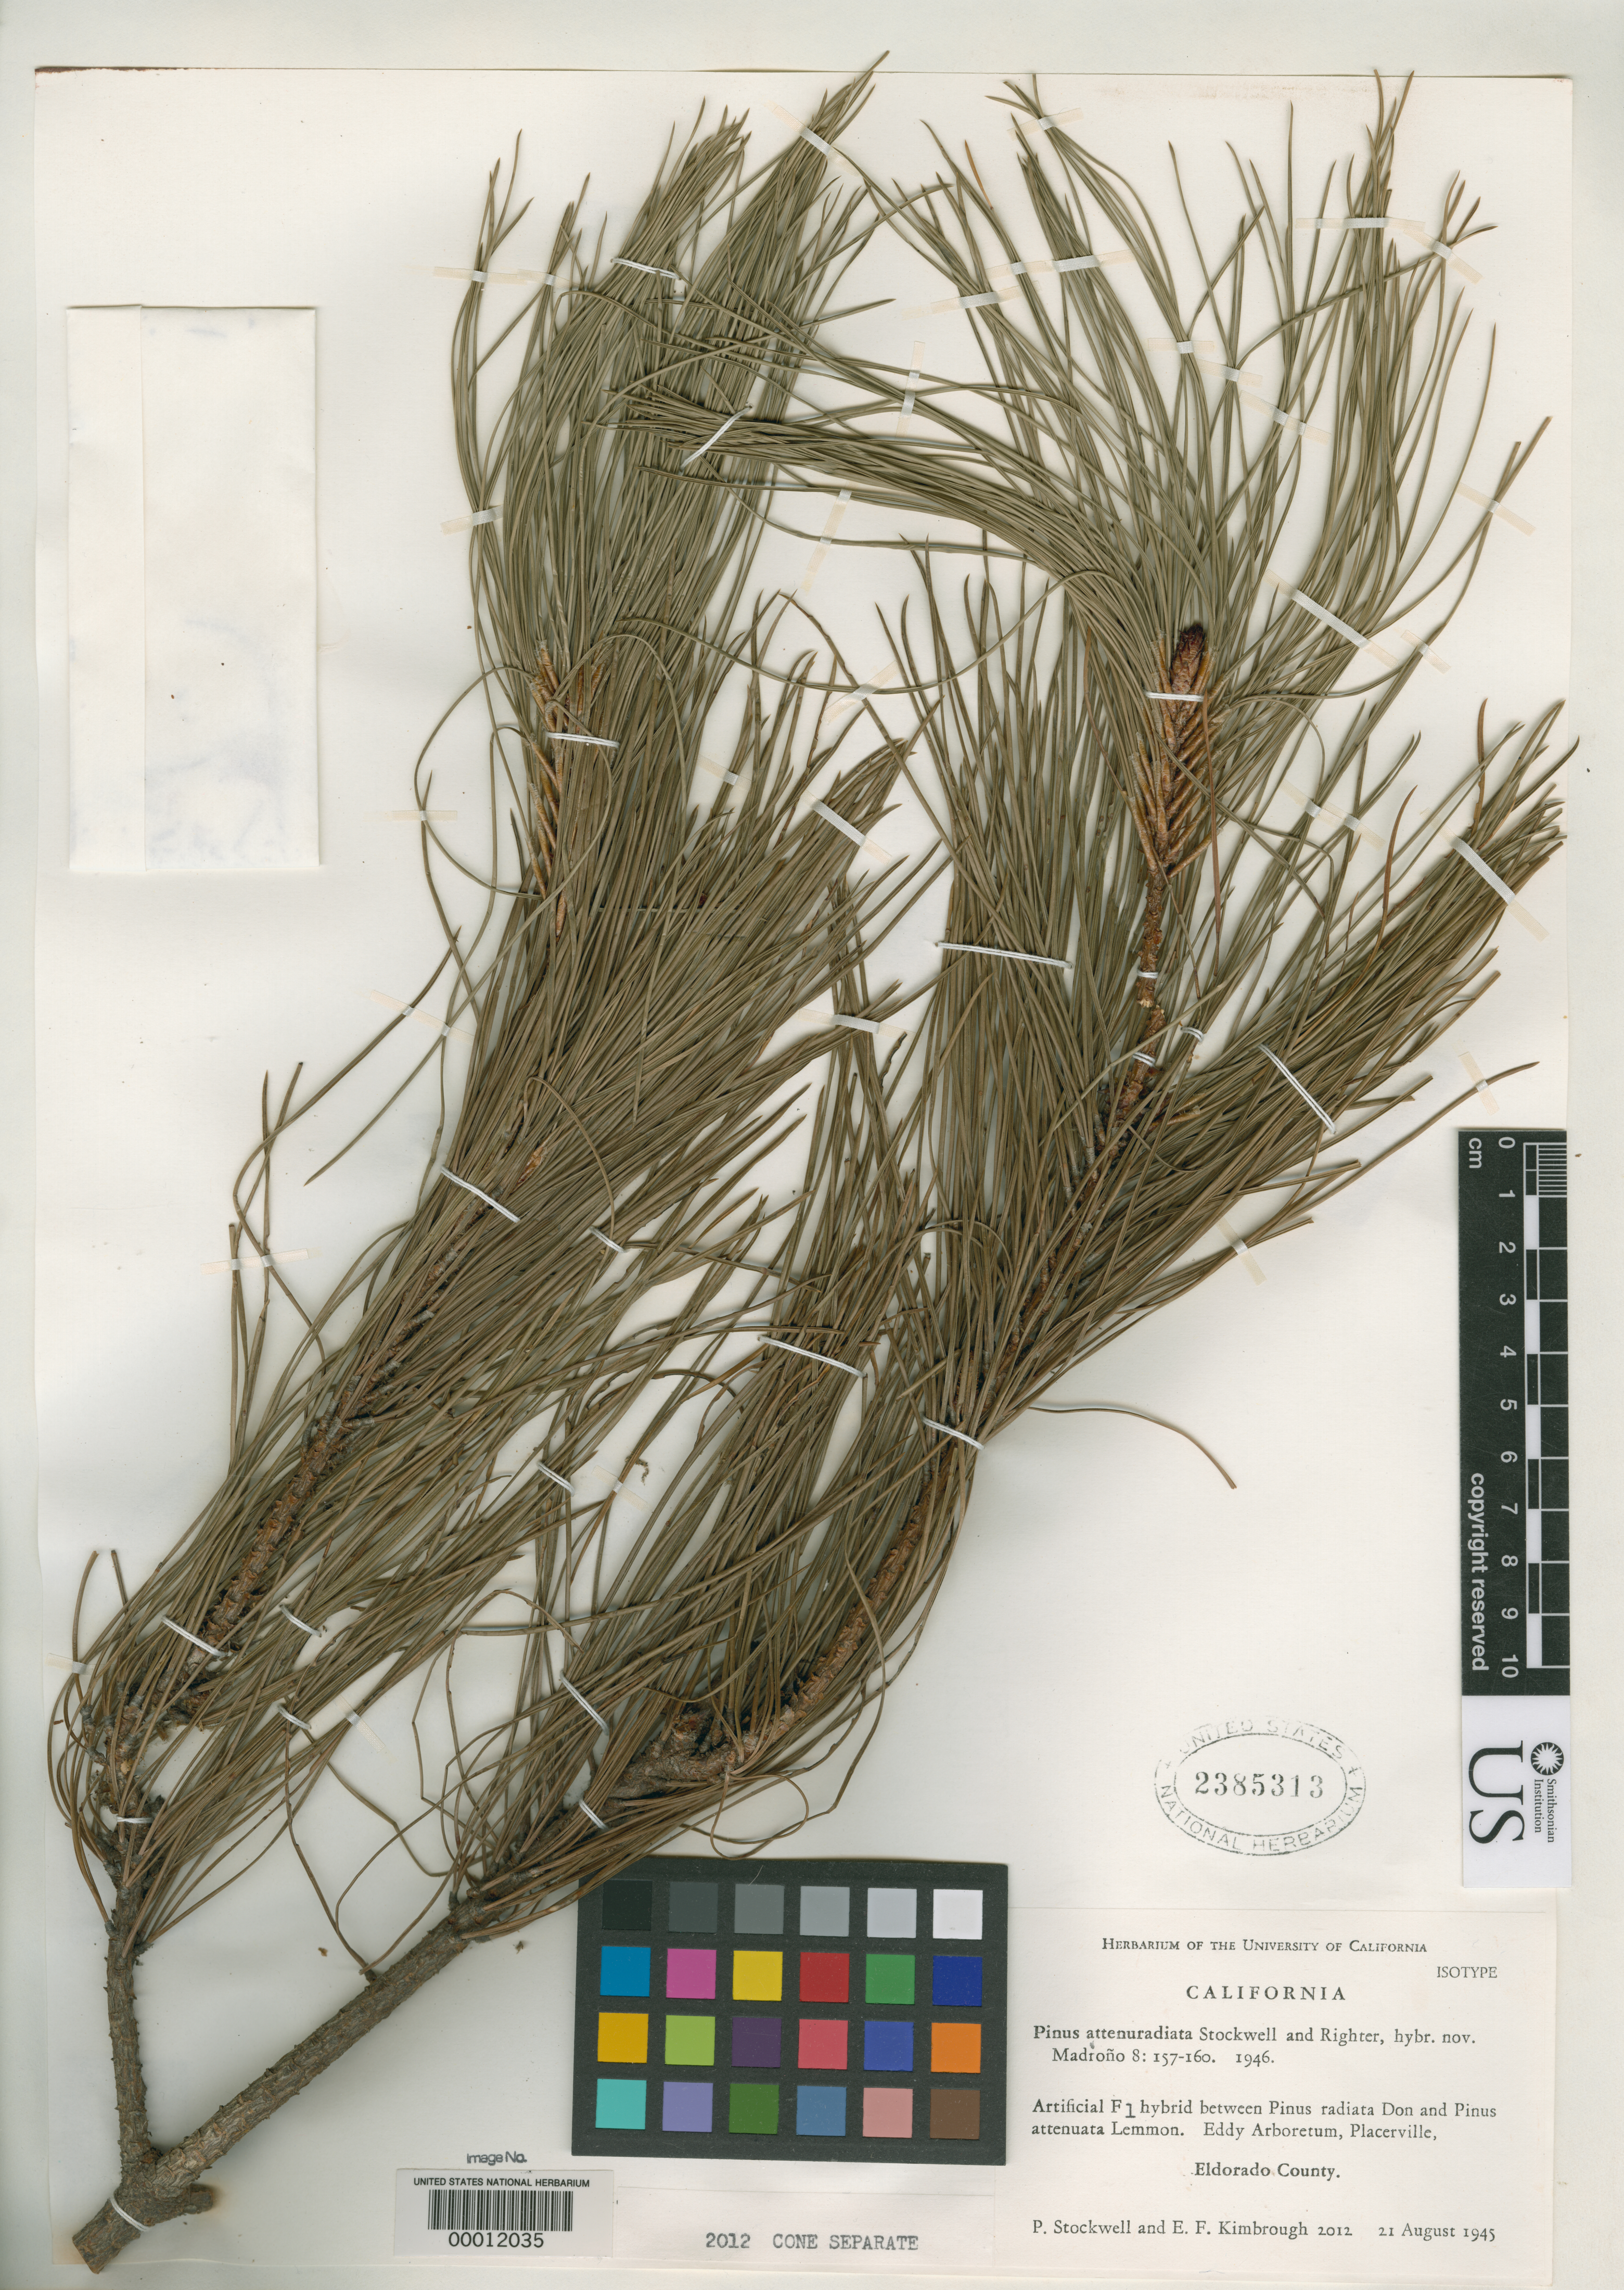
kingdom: Plantae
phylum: Tracheophyta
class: Pinopsida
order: Pinales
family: Pinaceae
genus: Pinus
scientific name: Pinus x attenuradiata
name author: Stockw. & Righter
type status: Isotype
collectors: W. P. Stockwell & E. Kimbrough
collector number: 2012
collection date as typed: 21 Aug 1945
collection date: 1945-08-21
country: United States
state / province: California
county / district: El Dorado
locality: Eddy Arboretum, Placerville.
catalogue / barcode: US 2385313